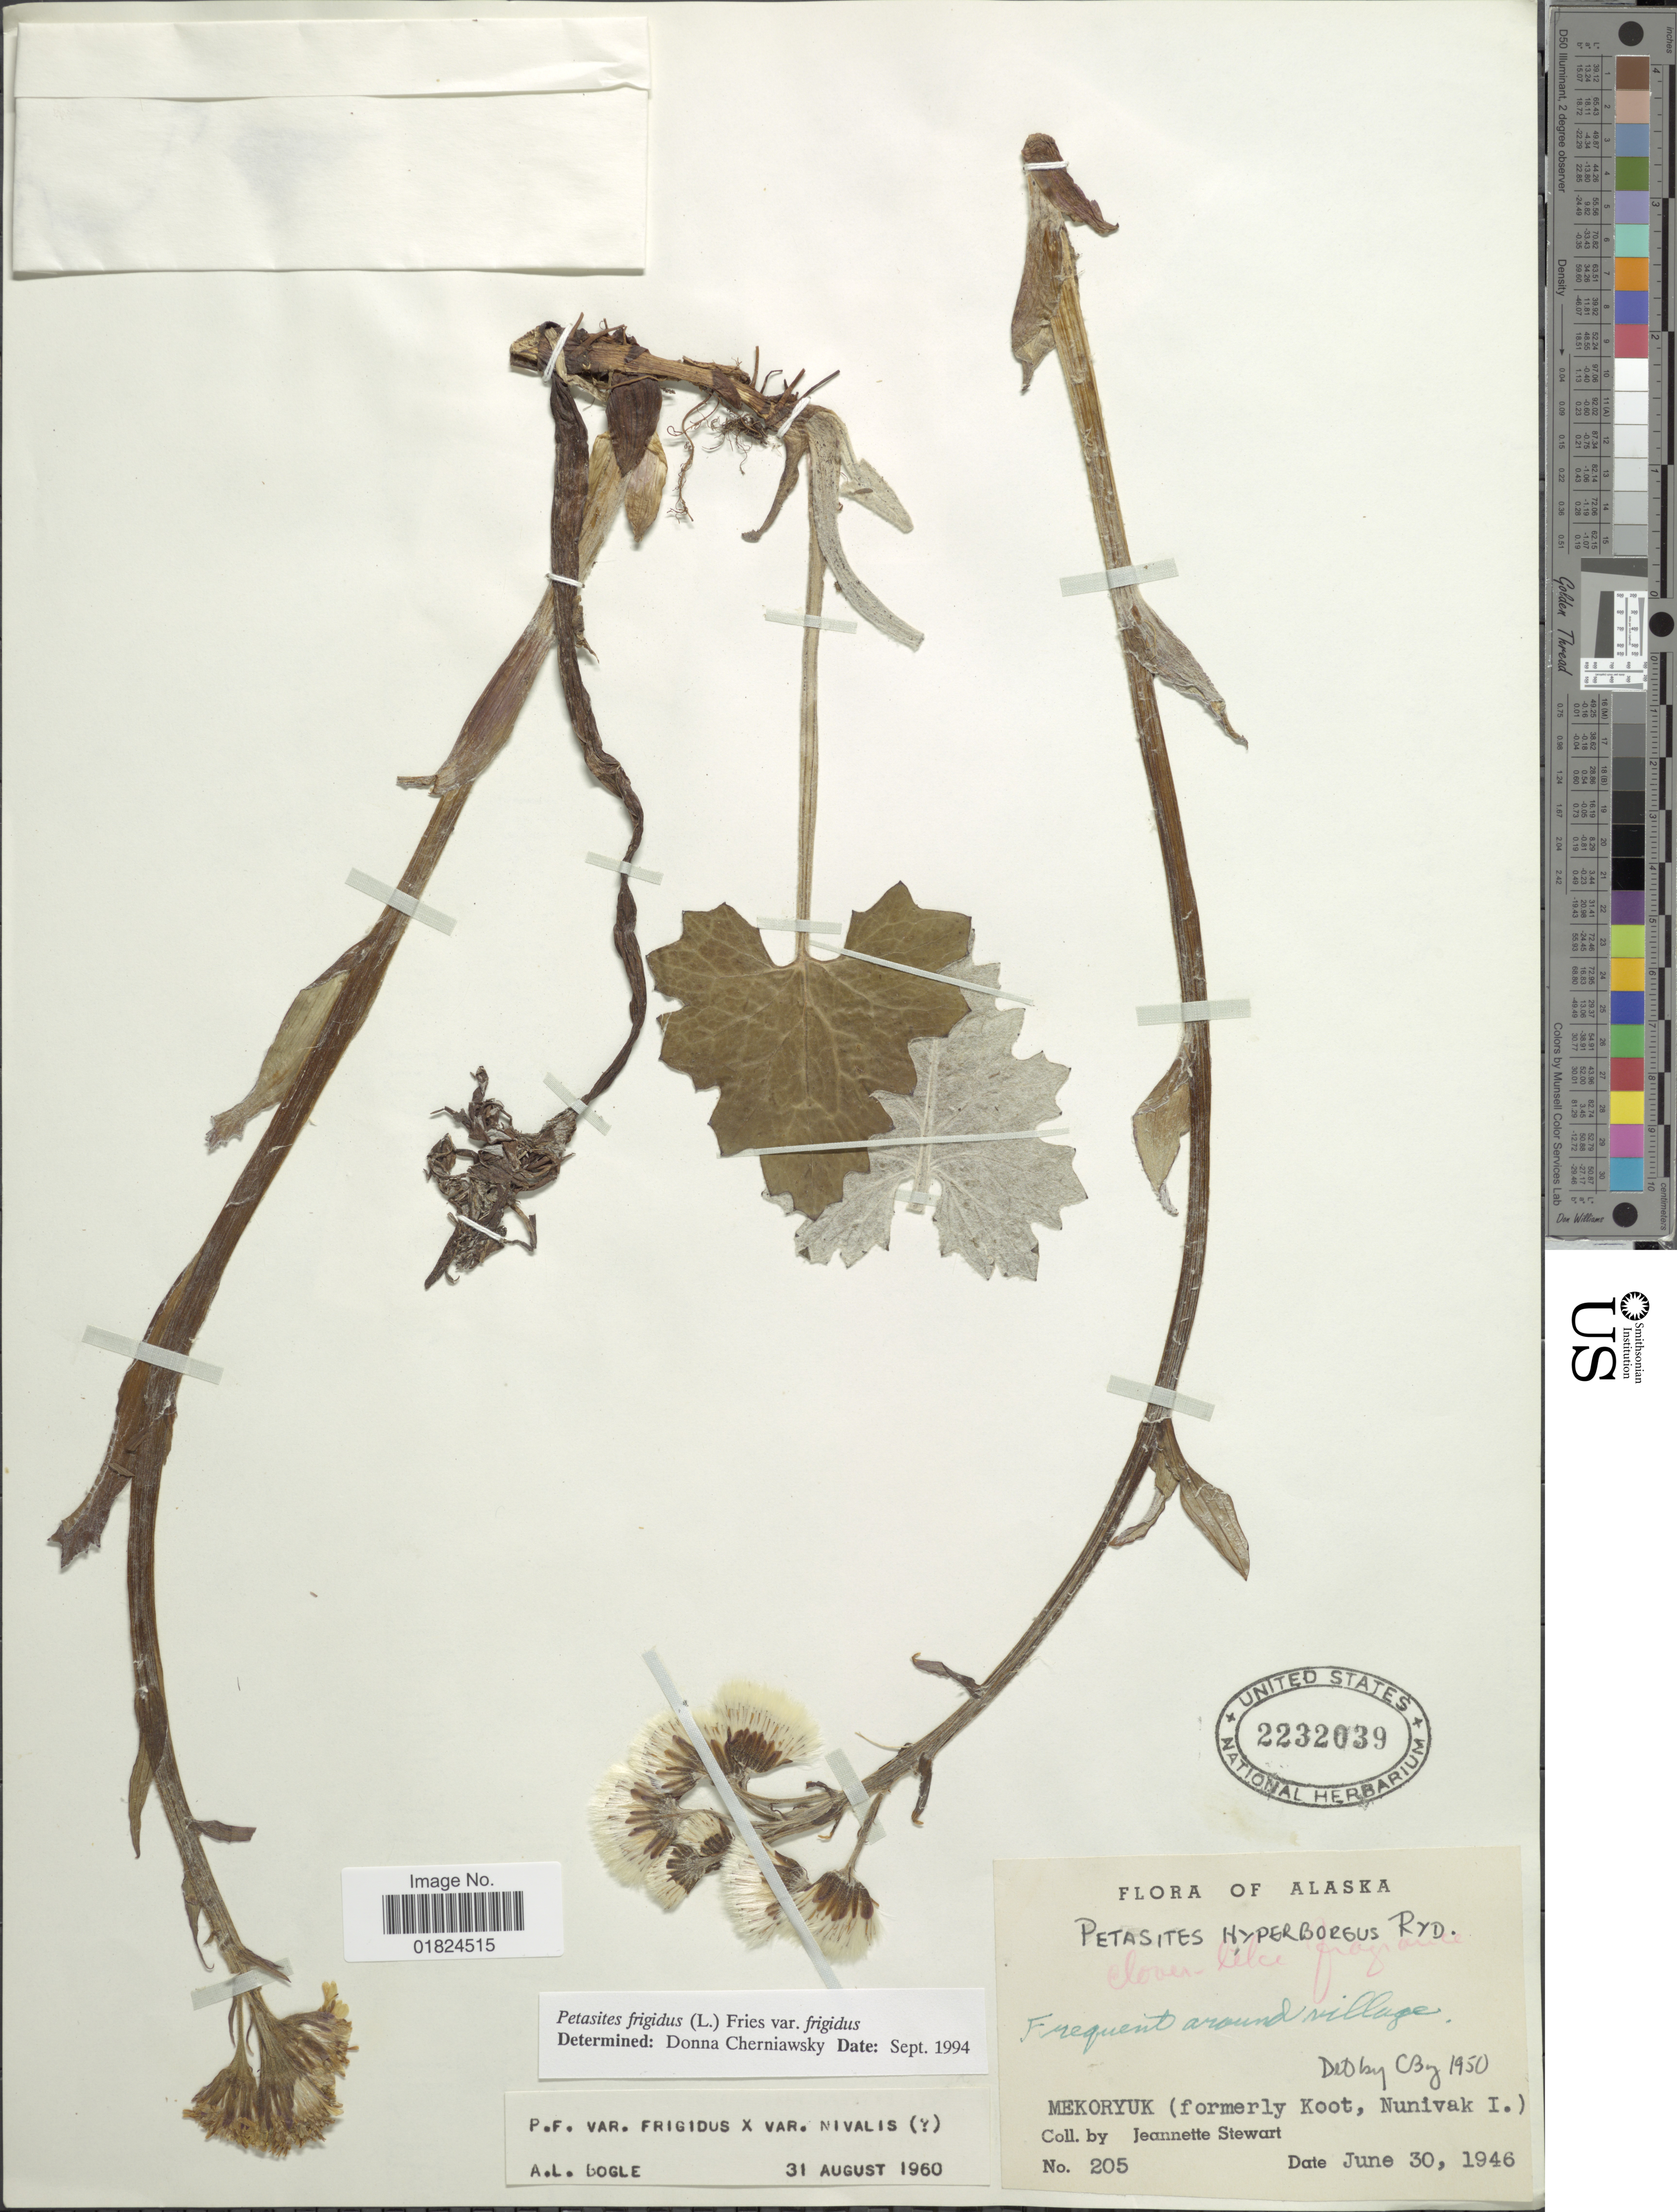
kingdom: Plantae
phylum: Tracheophyta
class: Magnoliopsida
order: Asterales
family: Asteraceae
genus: Petasites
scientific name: Petasites frigidus var. frigidus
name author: (L.) Fr.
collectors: J. Stewart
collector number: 205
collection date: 1946-06-30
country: United States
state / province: Alaska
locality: Frequent around village, Mekoryuk (formerly Koot, Nunivak I.).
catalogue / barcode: US 2232039